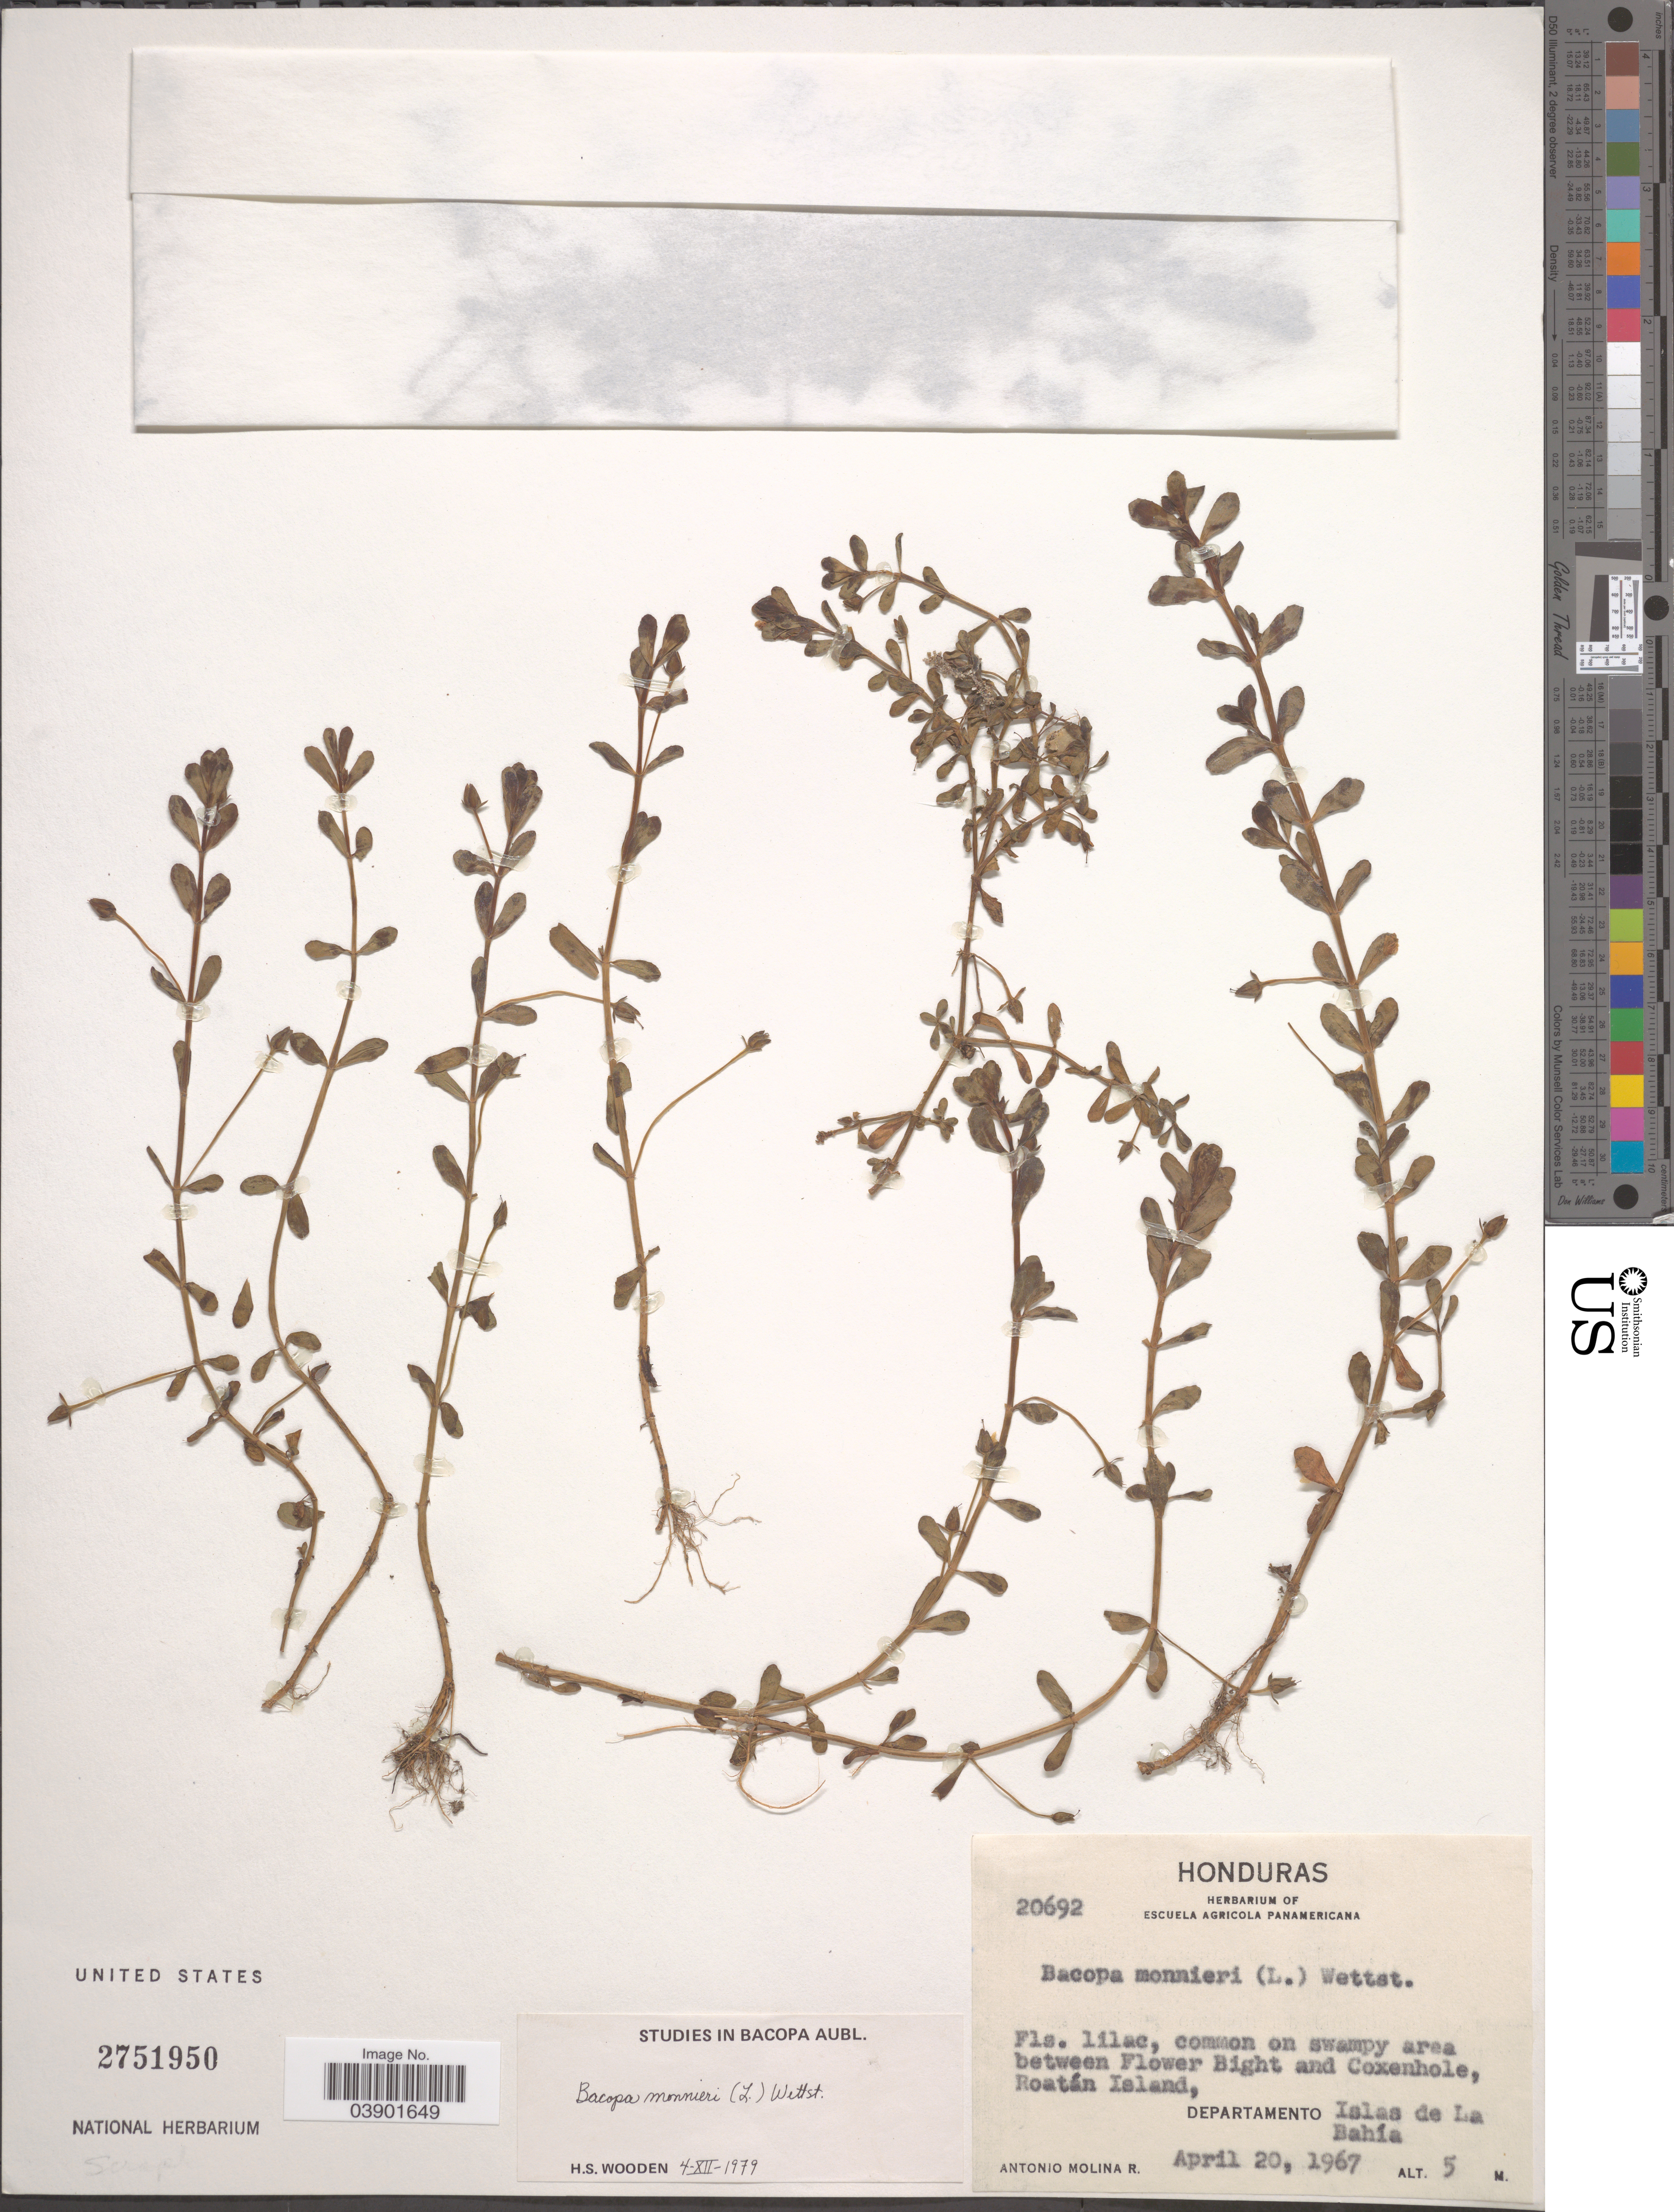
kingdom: Plantae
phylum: Tracheophyta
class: Magnoliopsida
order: Lamiales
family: Plantaginaceae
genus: Bacopa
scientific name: Bacopa monnieri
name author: (L.) Pennell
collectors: A. Molina R.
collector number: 20692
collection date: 1967-04-20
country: Honduras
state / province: Islas de la Bahía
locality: Between Flower Bight and Coxenhole, Roatán Island, Departamento Islas de La Bahía.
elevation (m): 5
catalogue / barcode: US 2751950